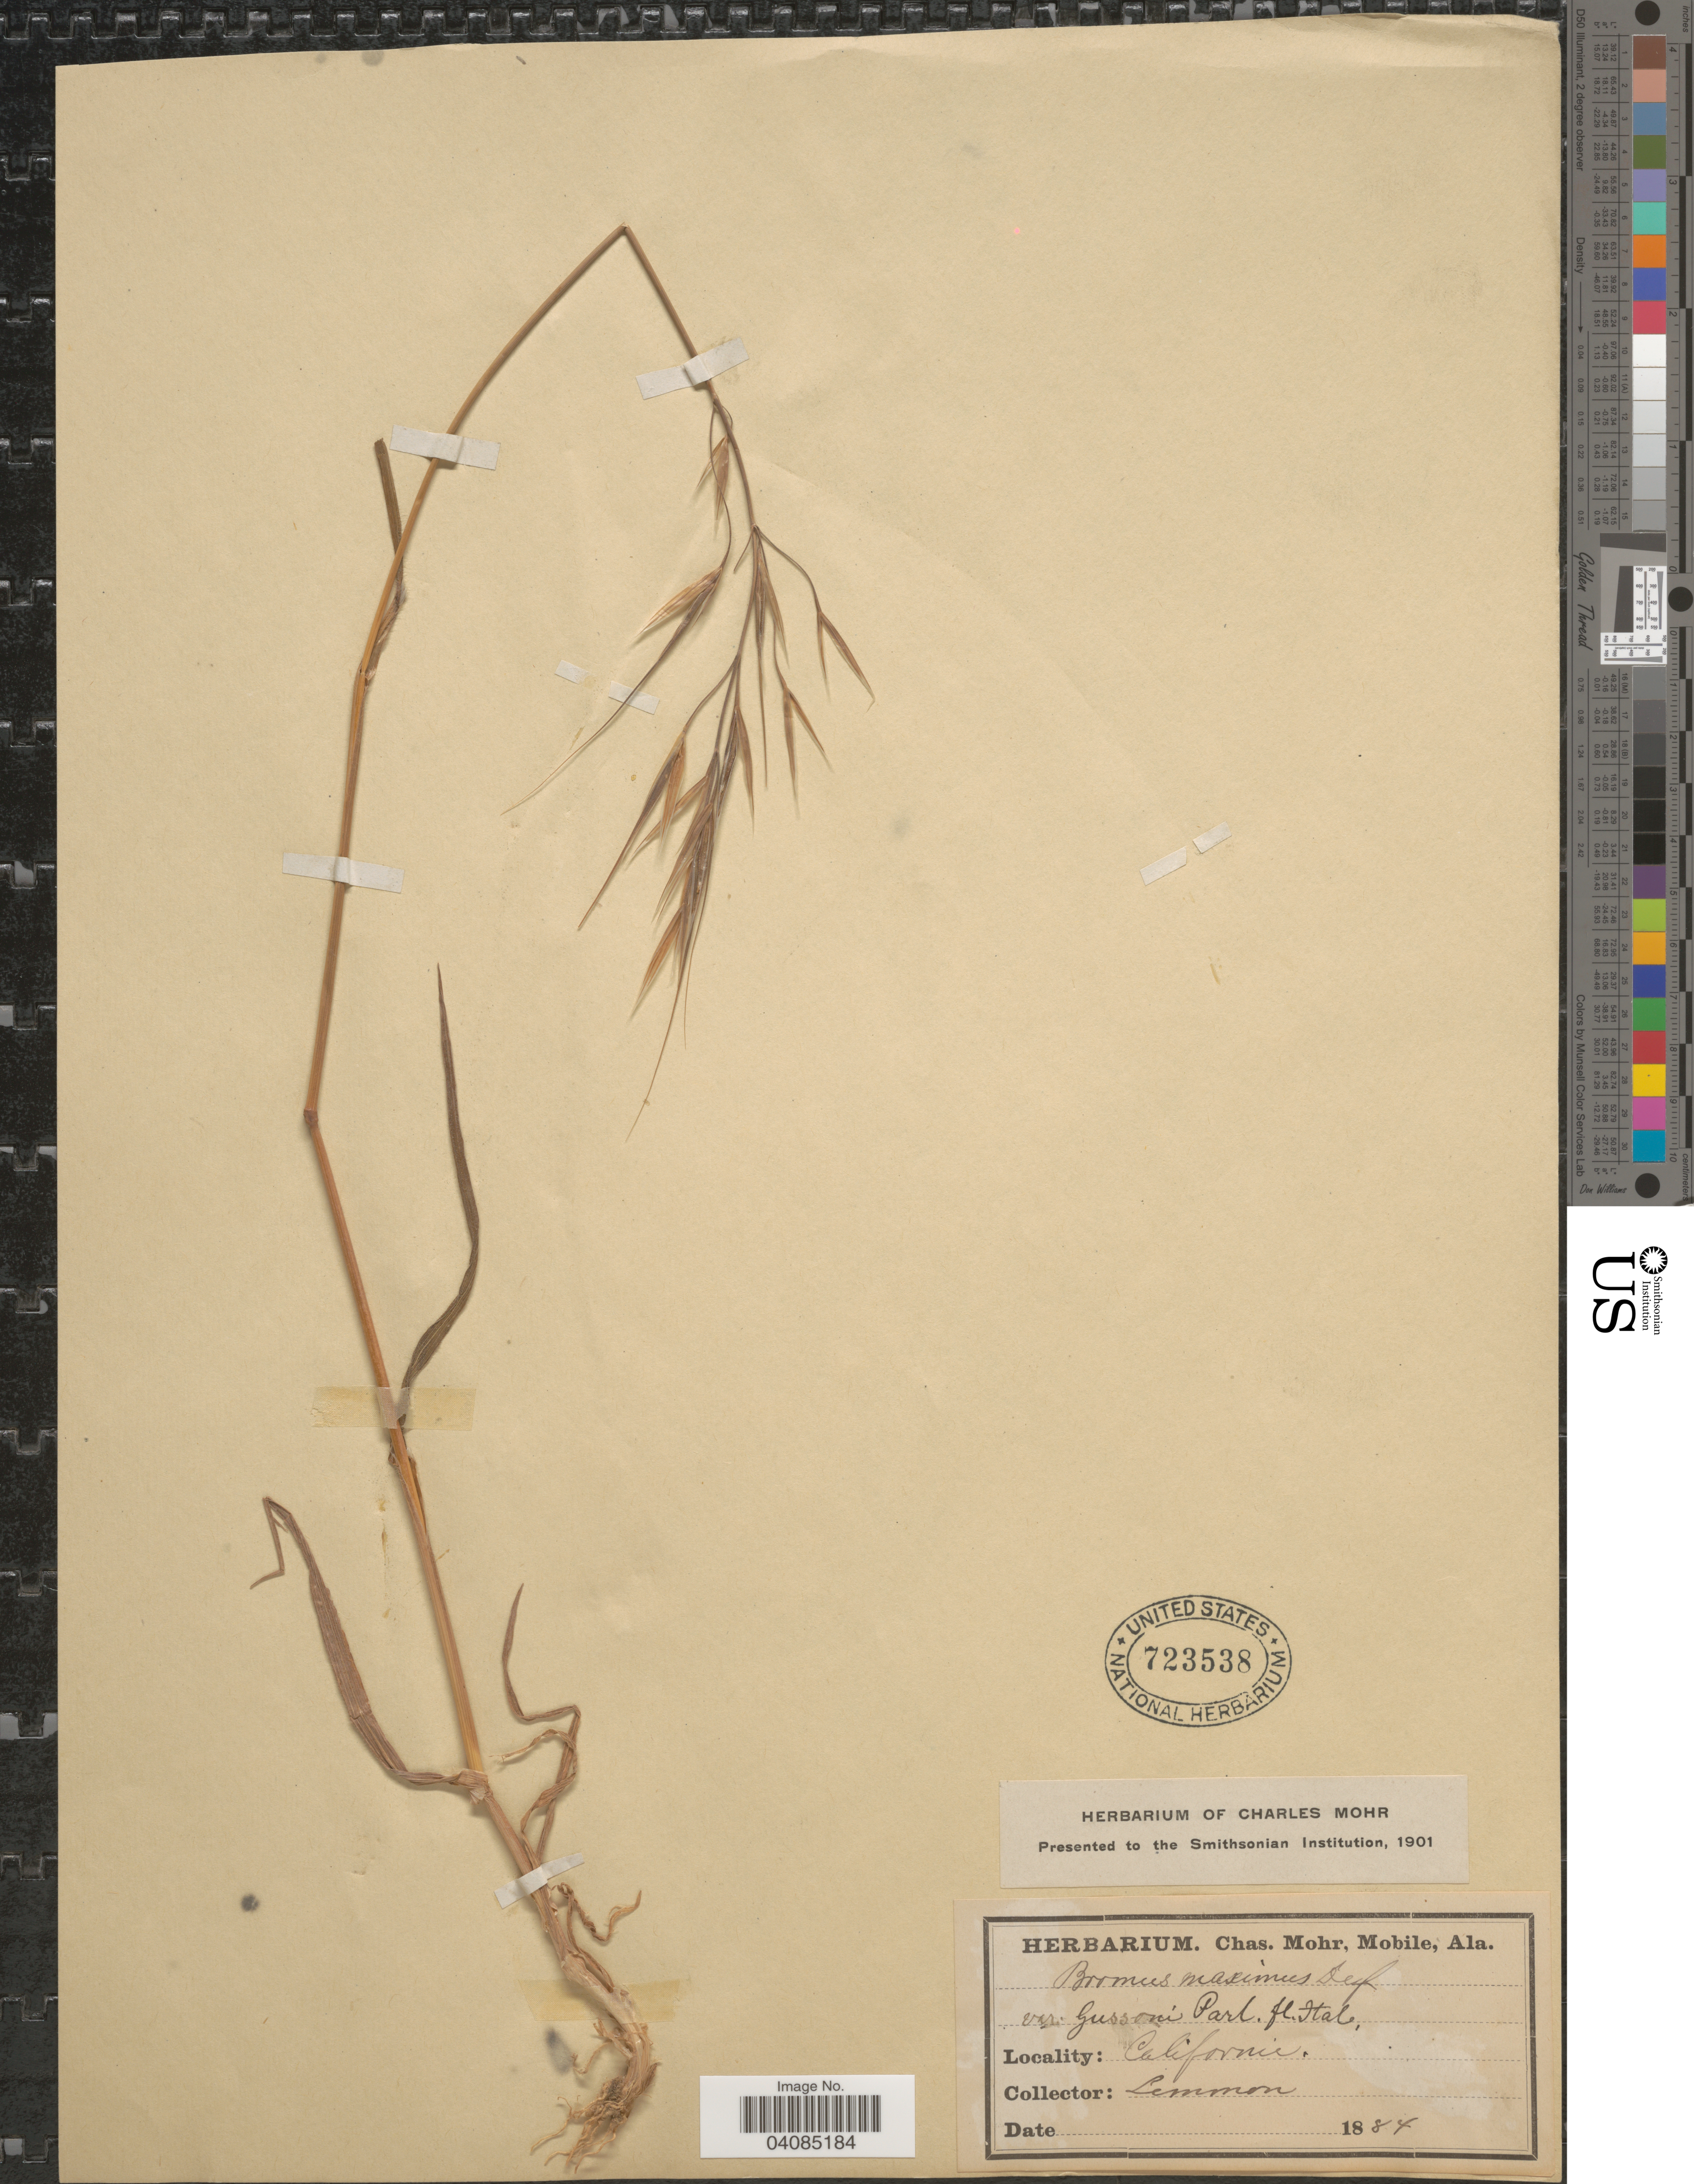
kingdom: Plantae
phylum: Tracheophyta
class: Liliopsida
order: Poales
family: Poaceae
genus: Bromus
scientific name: Bromus rigidus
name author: Roth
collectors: Lemmon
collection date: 1884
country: United States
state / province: California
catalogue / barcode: US 723538